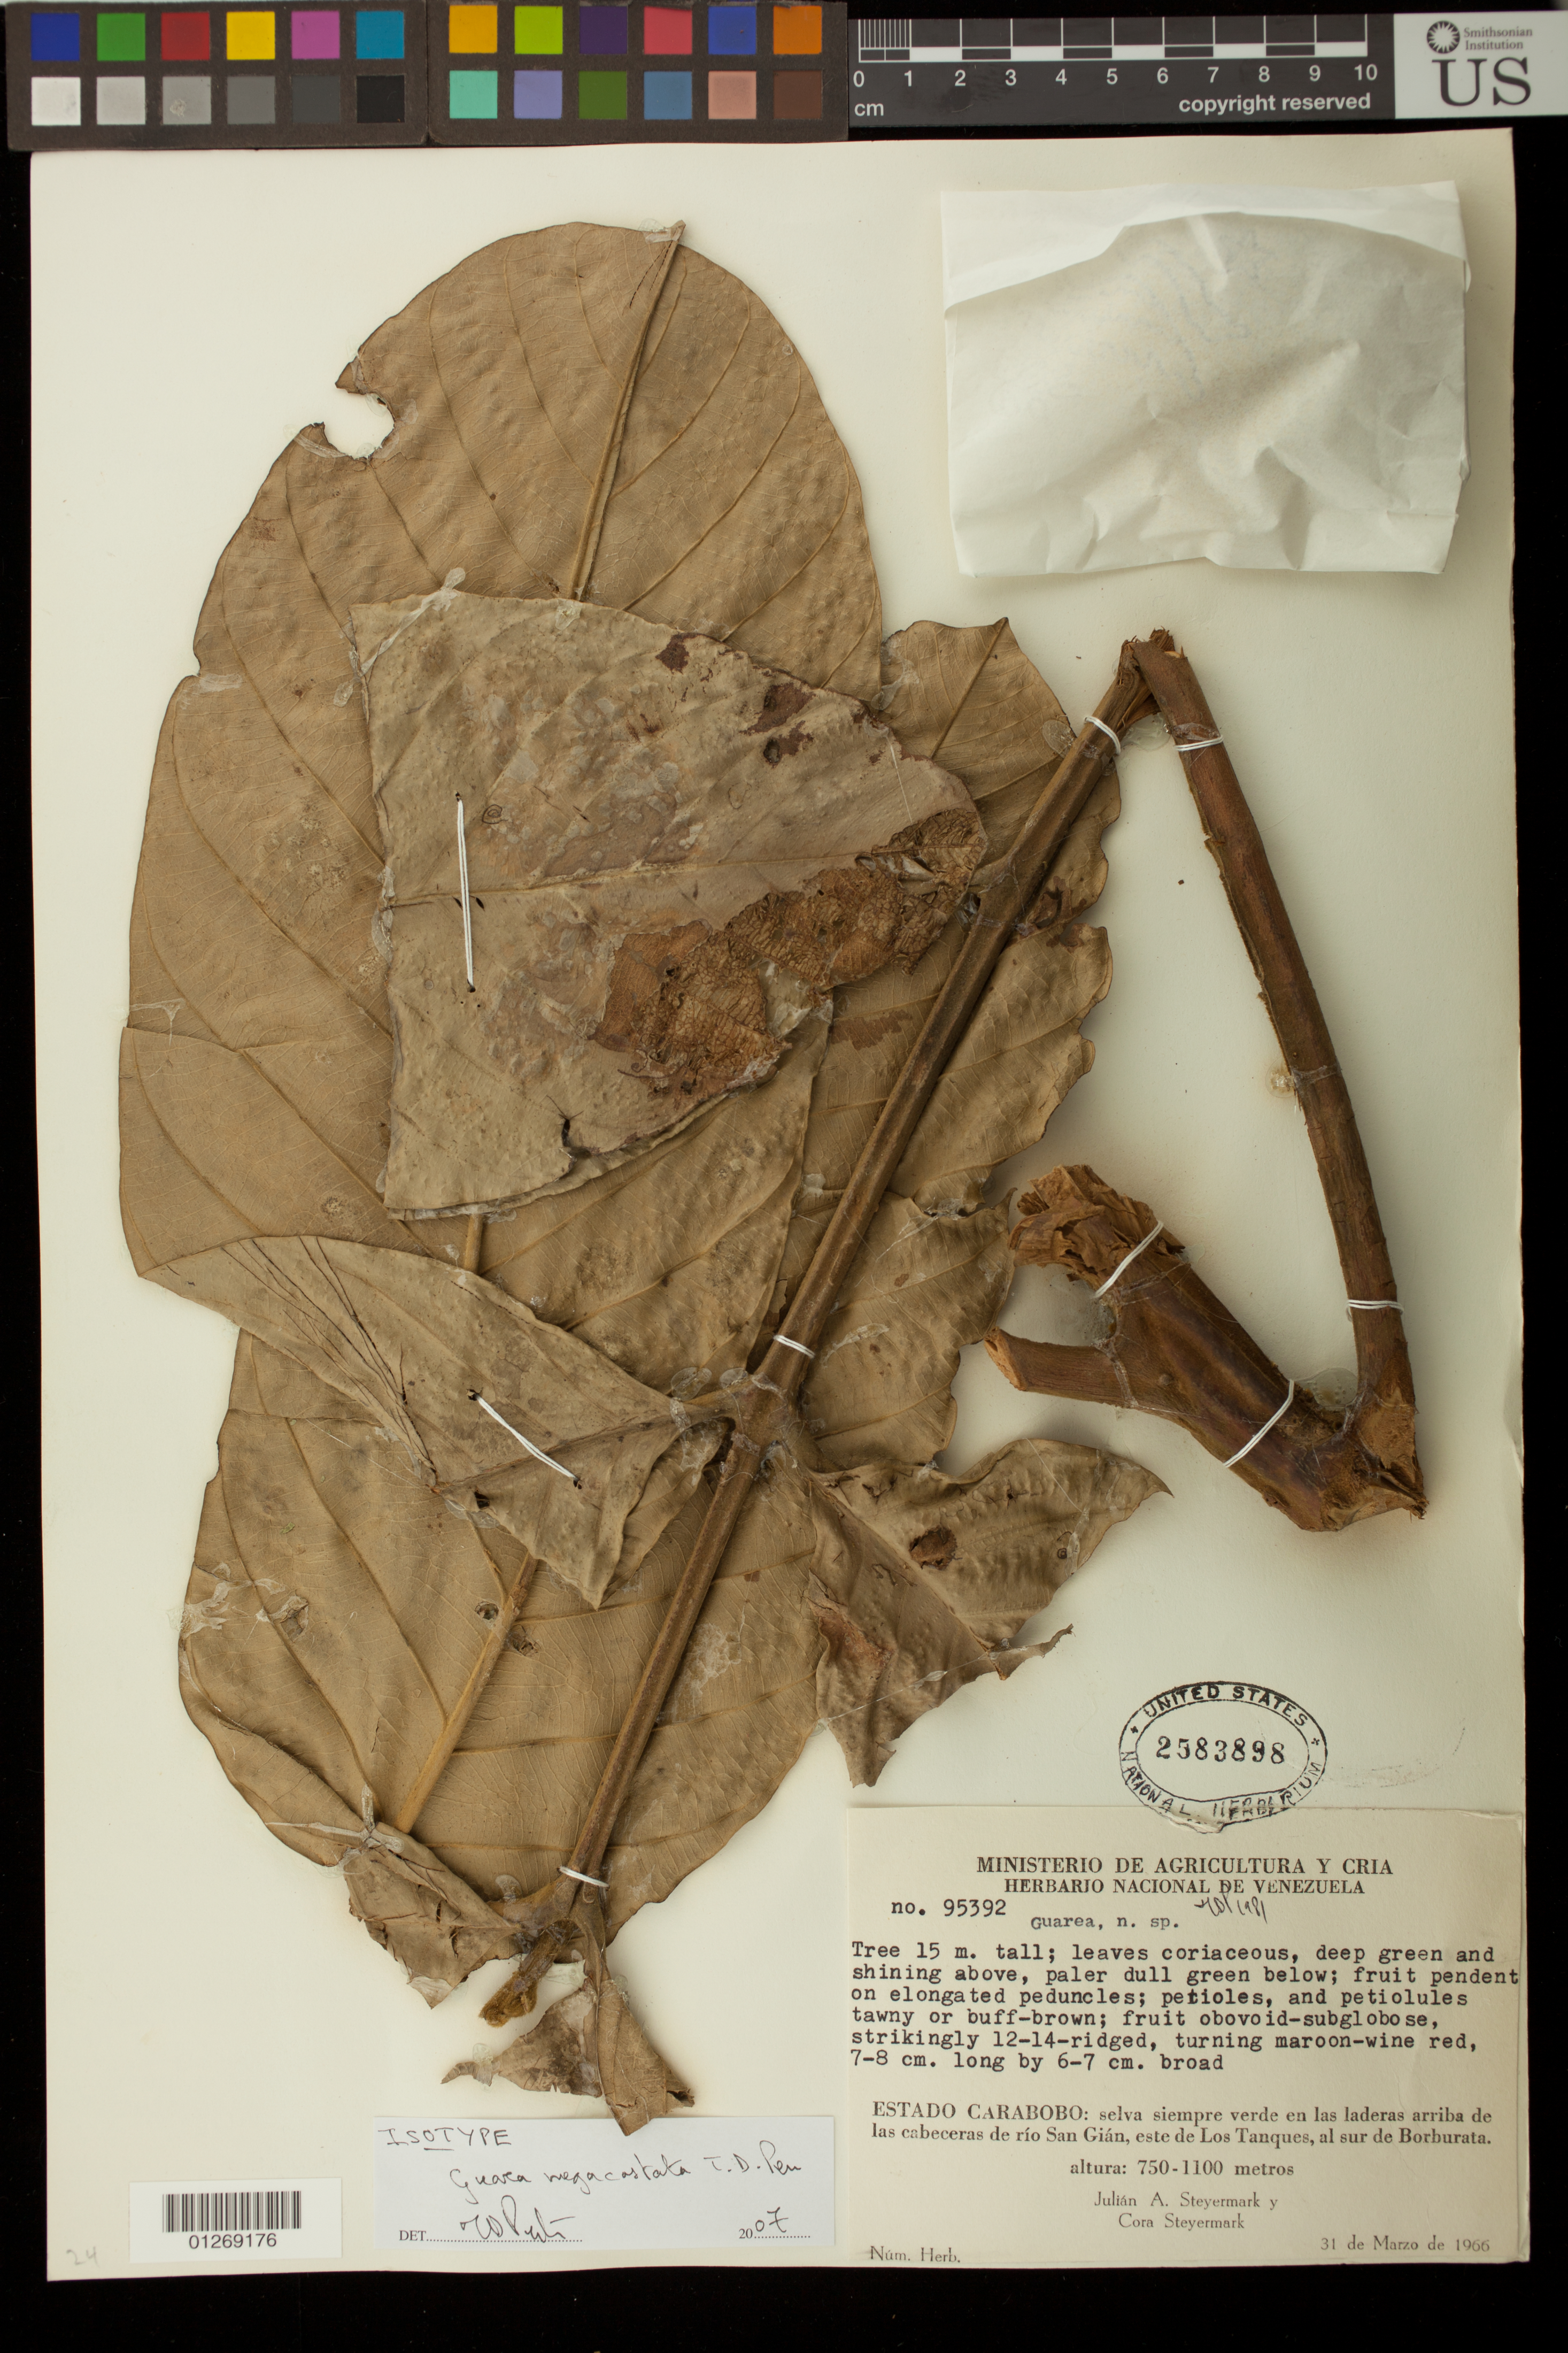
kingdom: Plantae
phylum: Tracheophyta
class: Magnoliopsida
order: Sapindales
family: Meliaceae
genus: Guarea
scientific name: Guarea megacostata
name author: T.D. Penn.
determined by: Pennington, T. D., (K)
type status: Isotype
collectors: J. Steyermark & C. Steyermark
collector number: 95392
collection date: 1966-03-31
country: Venezuela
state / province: Carabobo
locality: Estado Carabobo: selva siempre verde en las laderas arriba de las cabeceras de rio San Gian, este de Los Tanques, al sur de Borburata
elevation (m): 750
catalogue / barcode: US 2583898